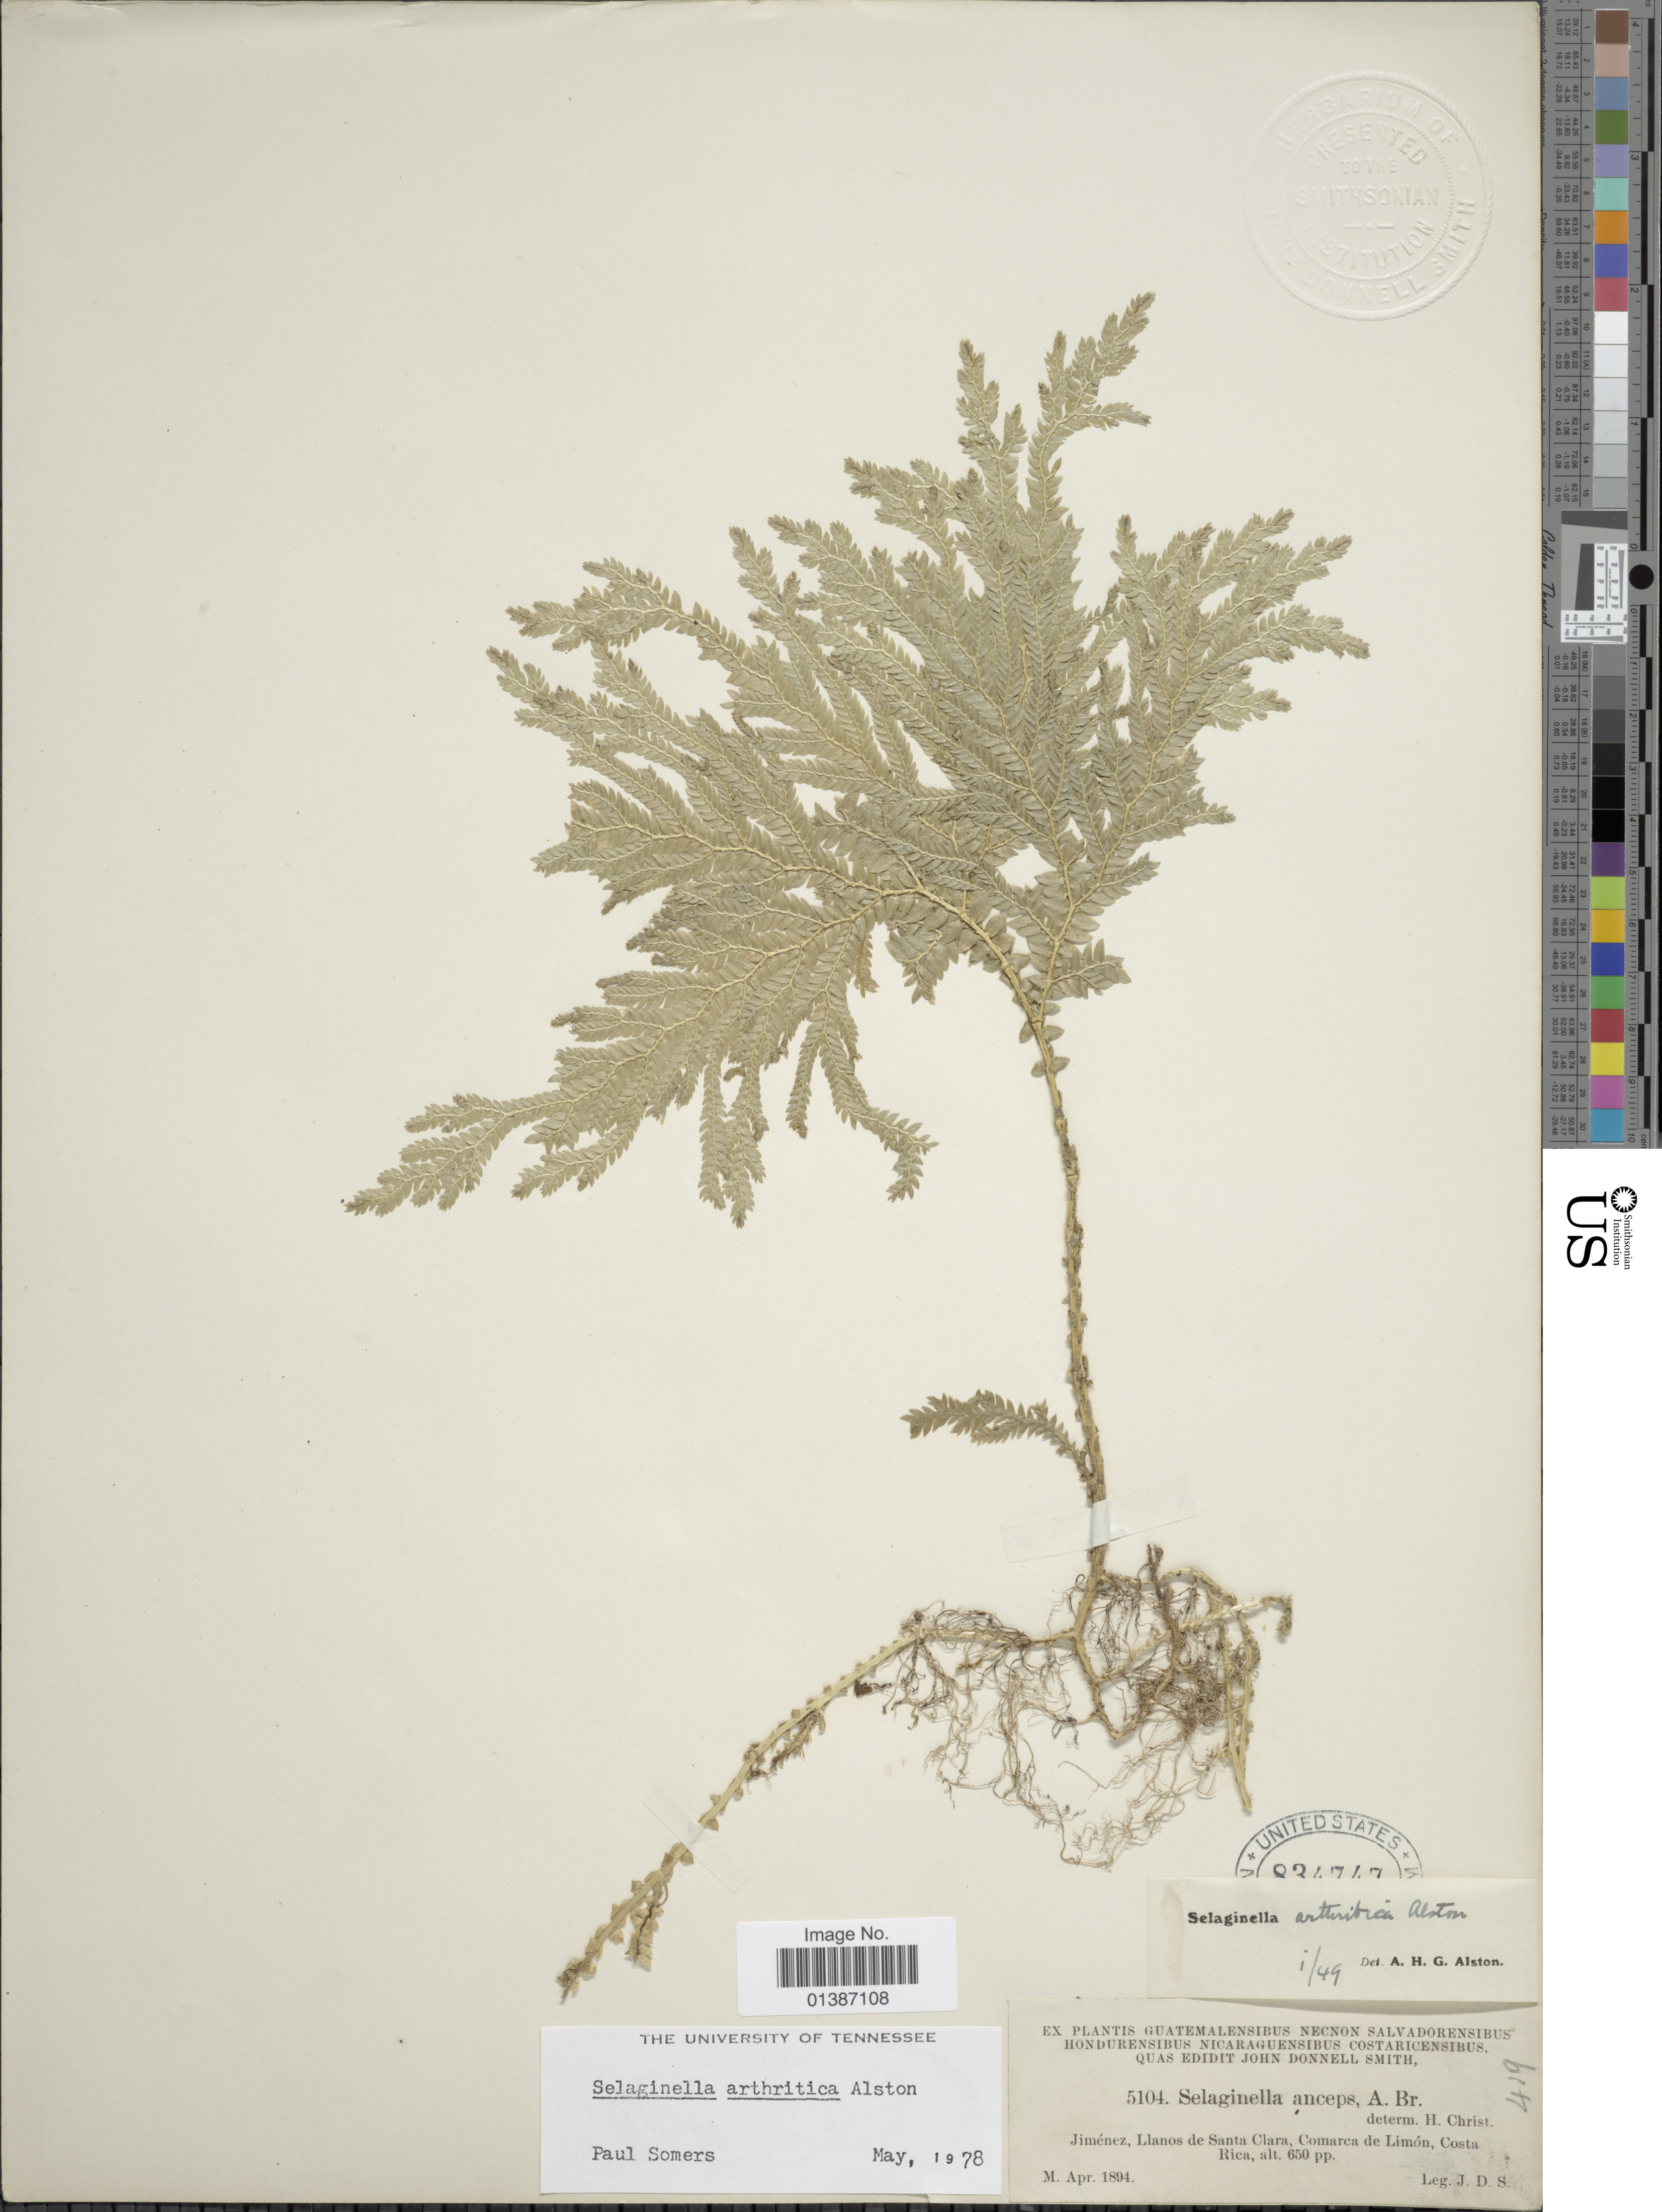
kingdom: Plantae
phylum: Tracheophyta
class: Lycopodiopsida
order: Selaginellales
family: Selaginellaceae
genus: Selaginella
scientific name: Selaginella arthritica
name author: Alston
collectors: J. Donnell Smith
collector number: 5104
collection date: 1894-04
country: Costa Rica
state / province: Limón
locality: Jiménez, Llanos de Santa Clara, Comarca de Limón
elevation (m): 198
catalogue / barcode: US 834747